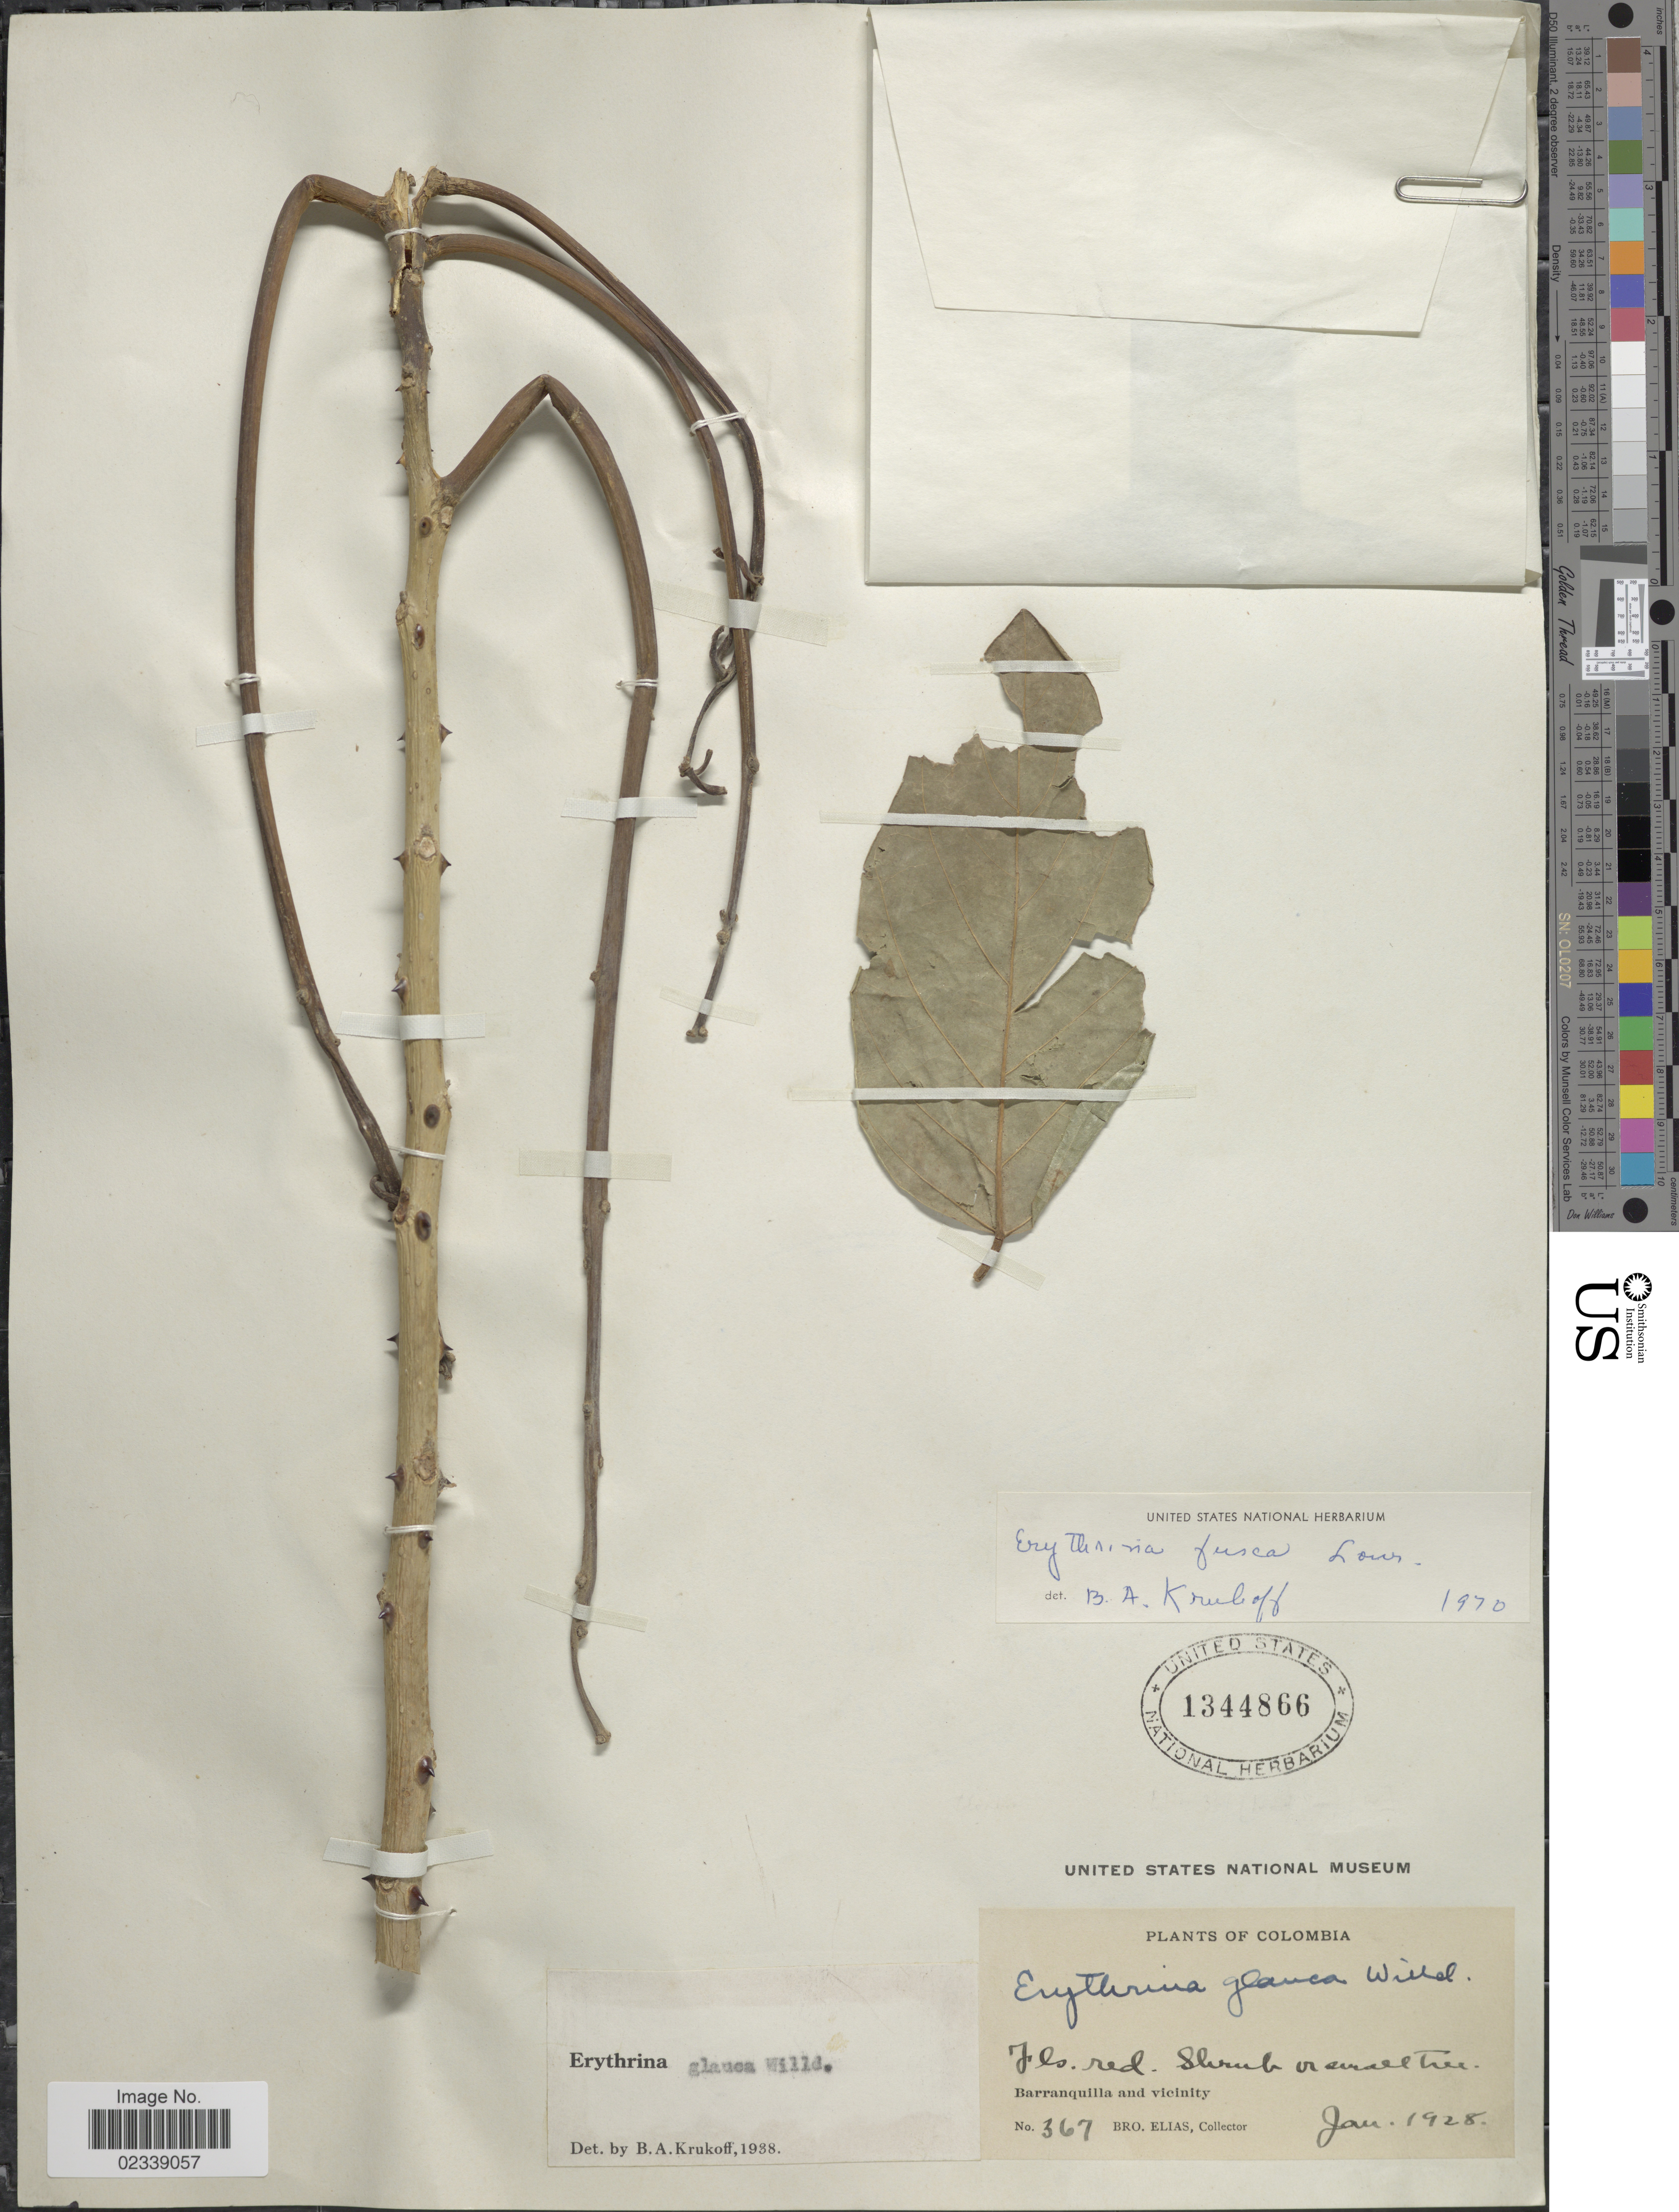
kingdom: Plantae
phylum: Tracheophyta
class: Magnoliopsida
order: Fabales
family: Fabaceae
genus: Erythrina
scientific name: Erythrina fusca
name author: Lour.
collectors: Bro. Elias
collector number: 367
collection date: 1928-01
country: Colombia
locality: Barranquilla and vicinity.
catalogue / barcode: US 1344866